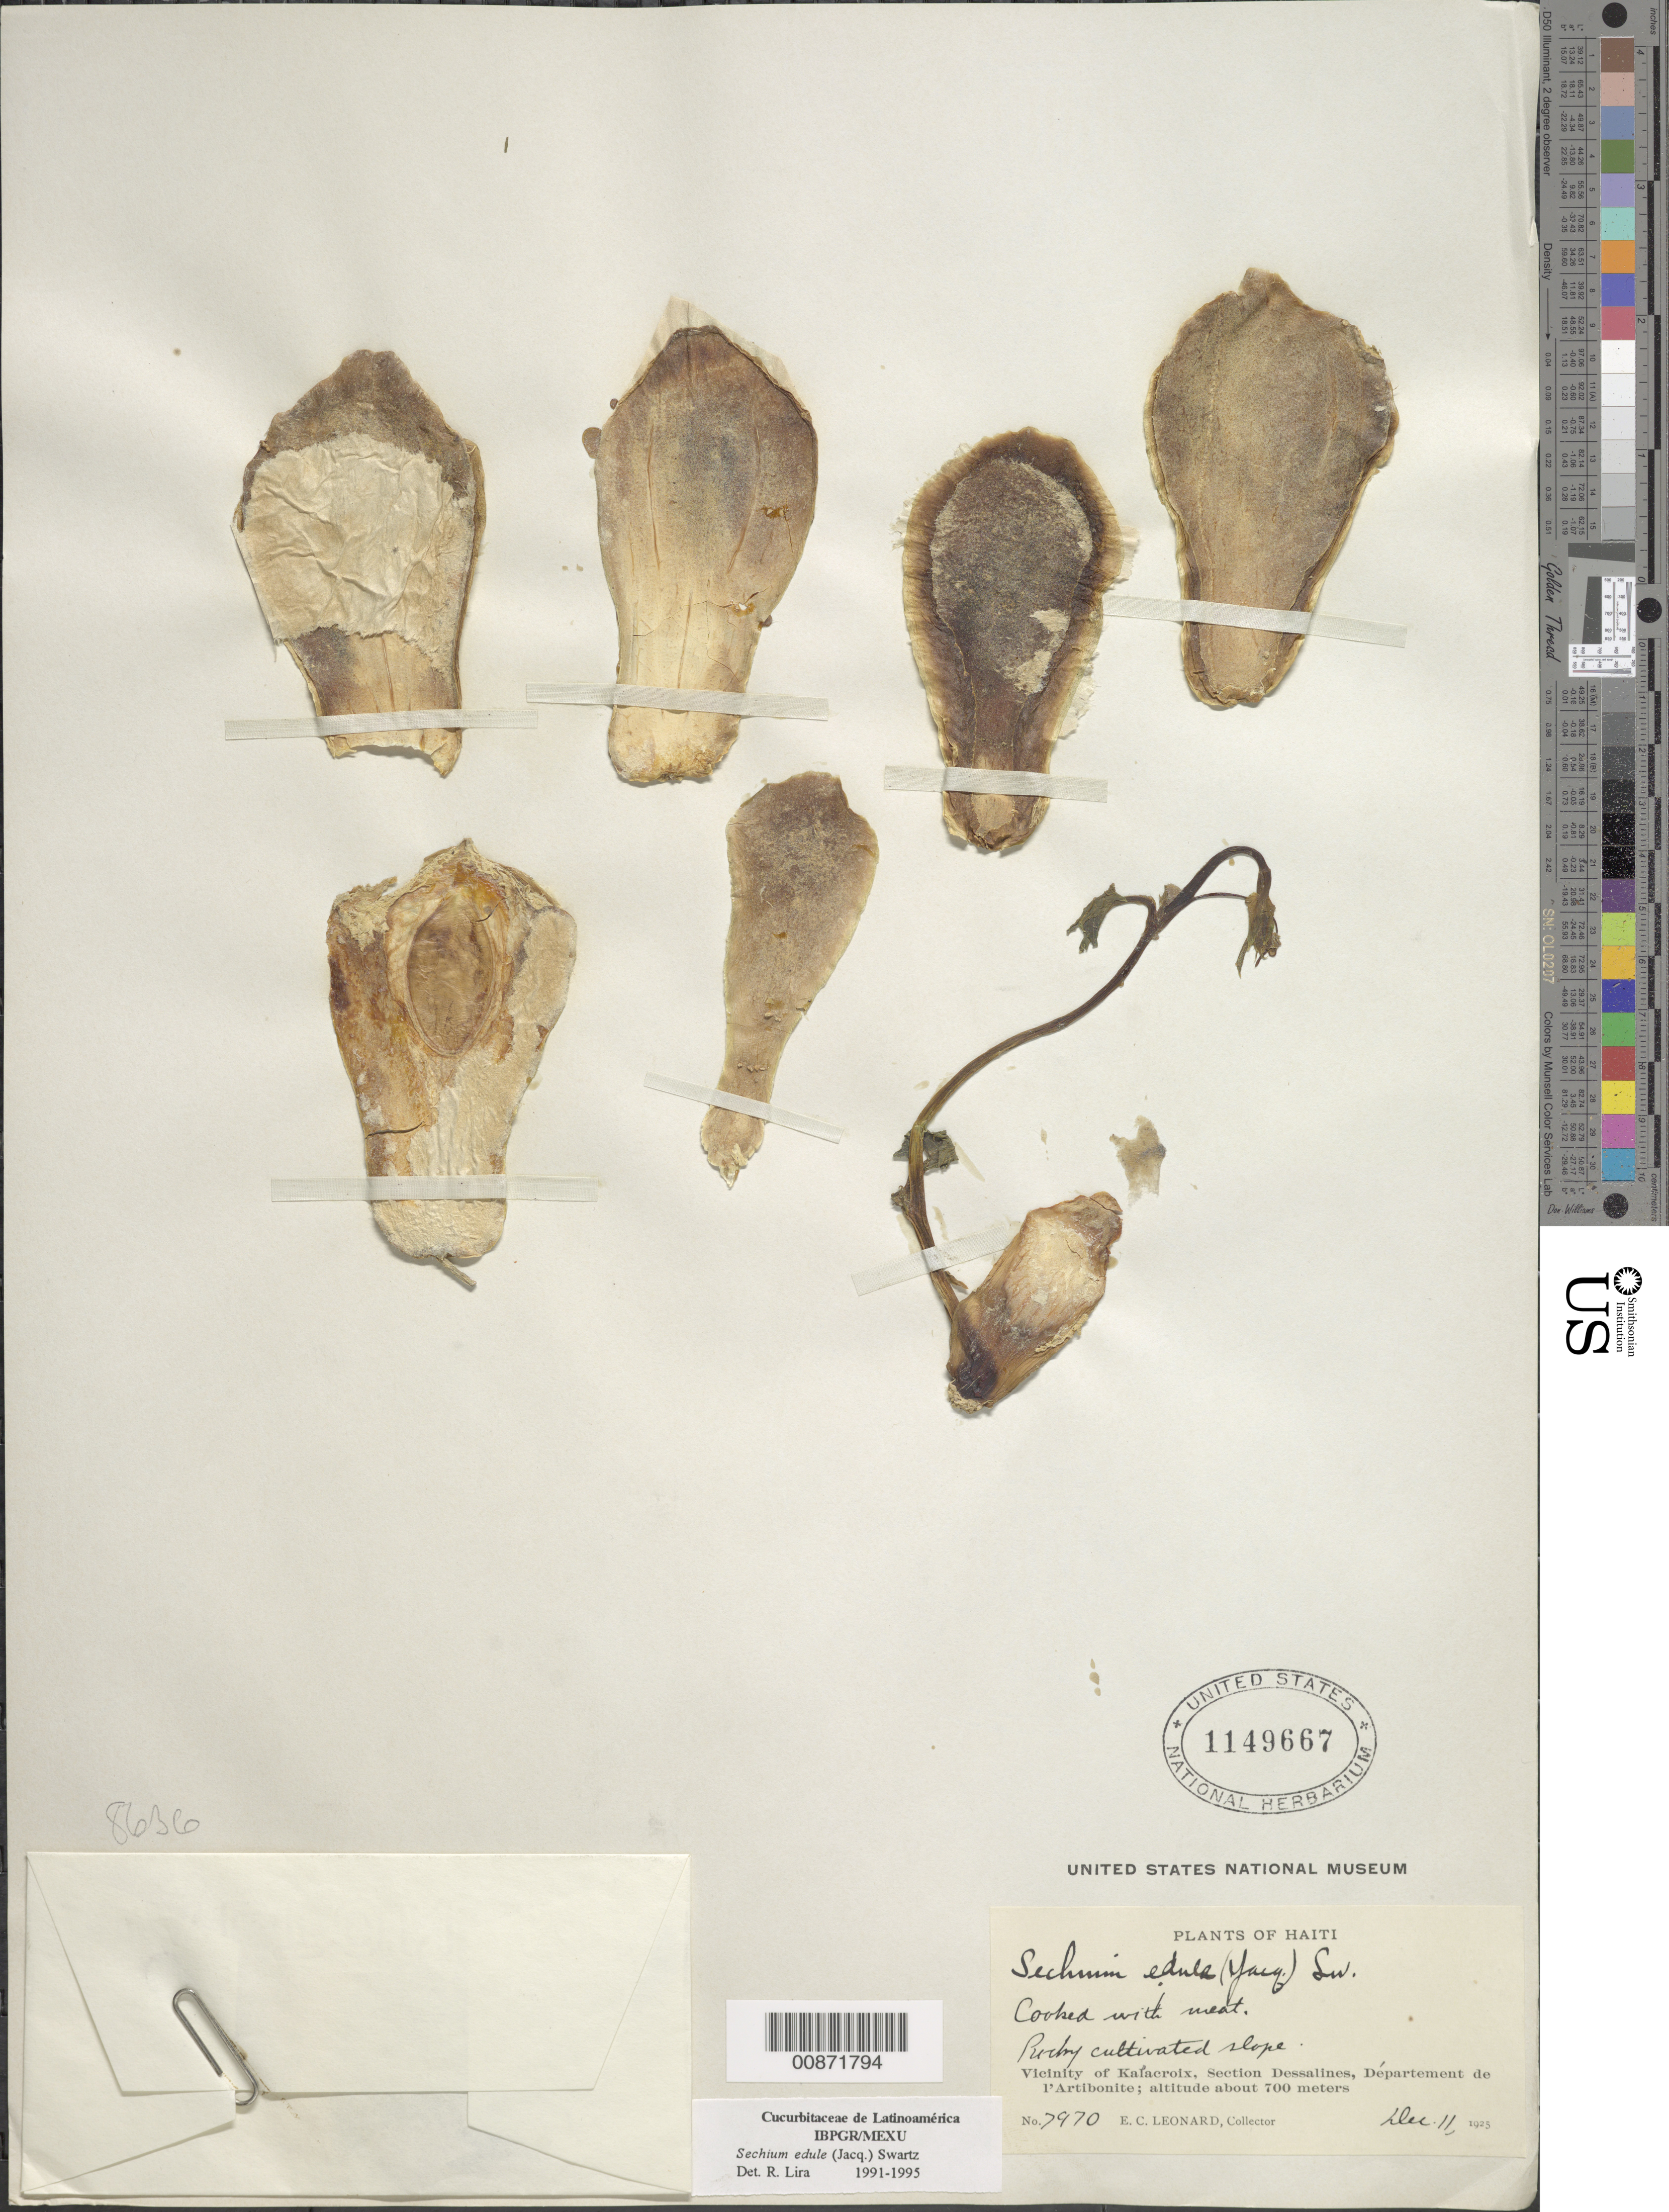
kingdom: Plantae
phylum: Tracheophyta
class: Magnoliopsida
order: Cucurbitales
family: Cucurbitaceae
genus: Sicyos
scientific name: Sicyos edulis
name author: Jacq.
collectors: E. C. Leonard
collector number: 7970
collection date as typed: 11 Dec 1925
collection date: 1925-12-11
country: Haiti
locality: Vicinity of Kalacroix, Section Dessalines, Dépt. De l'Artibonite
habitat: Rocky cultivated slope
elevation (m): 700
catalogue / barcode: US 1149667